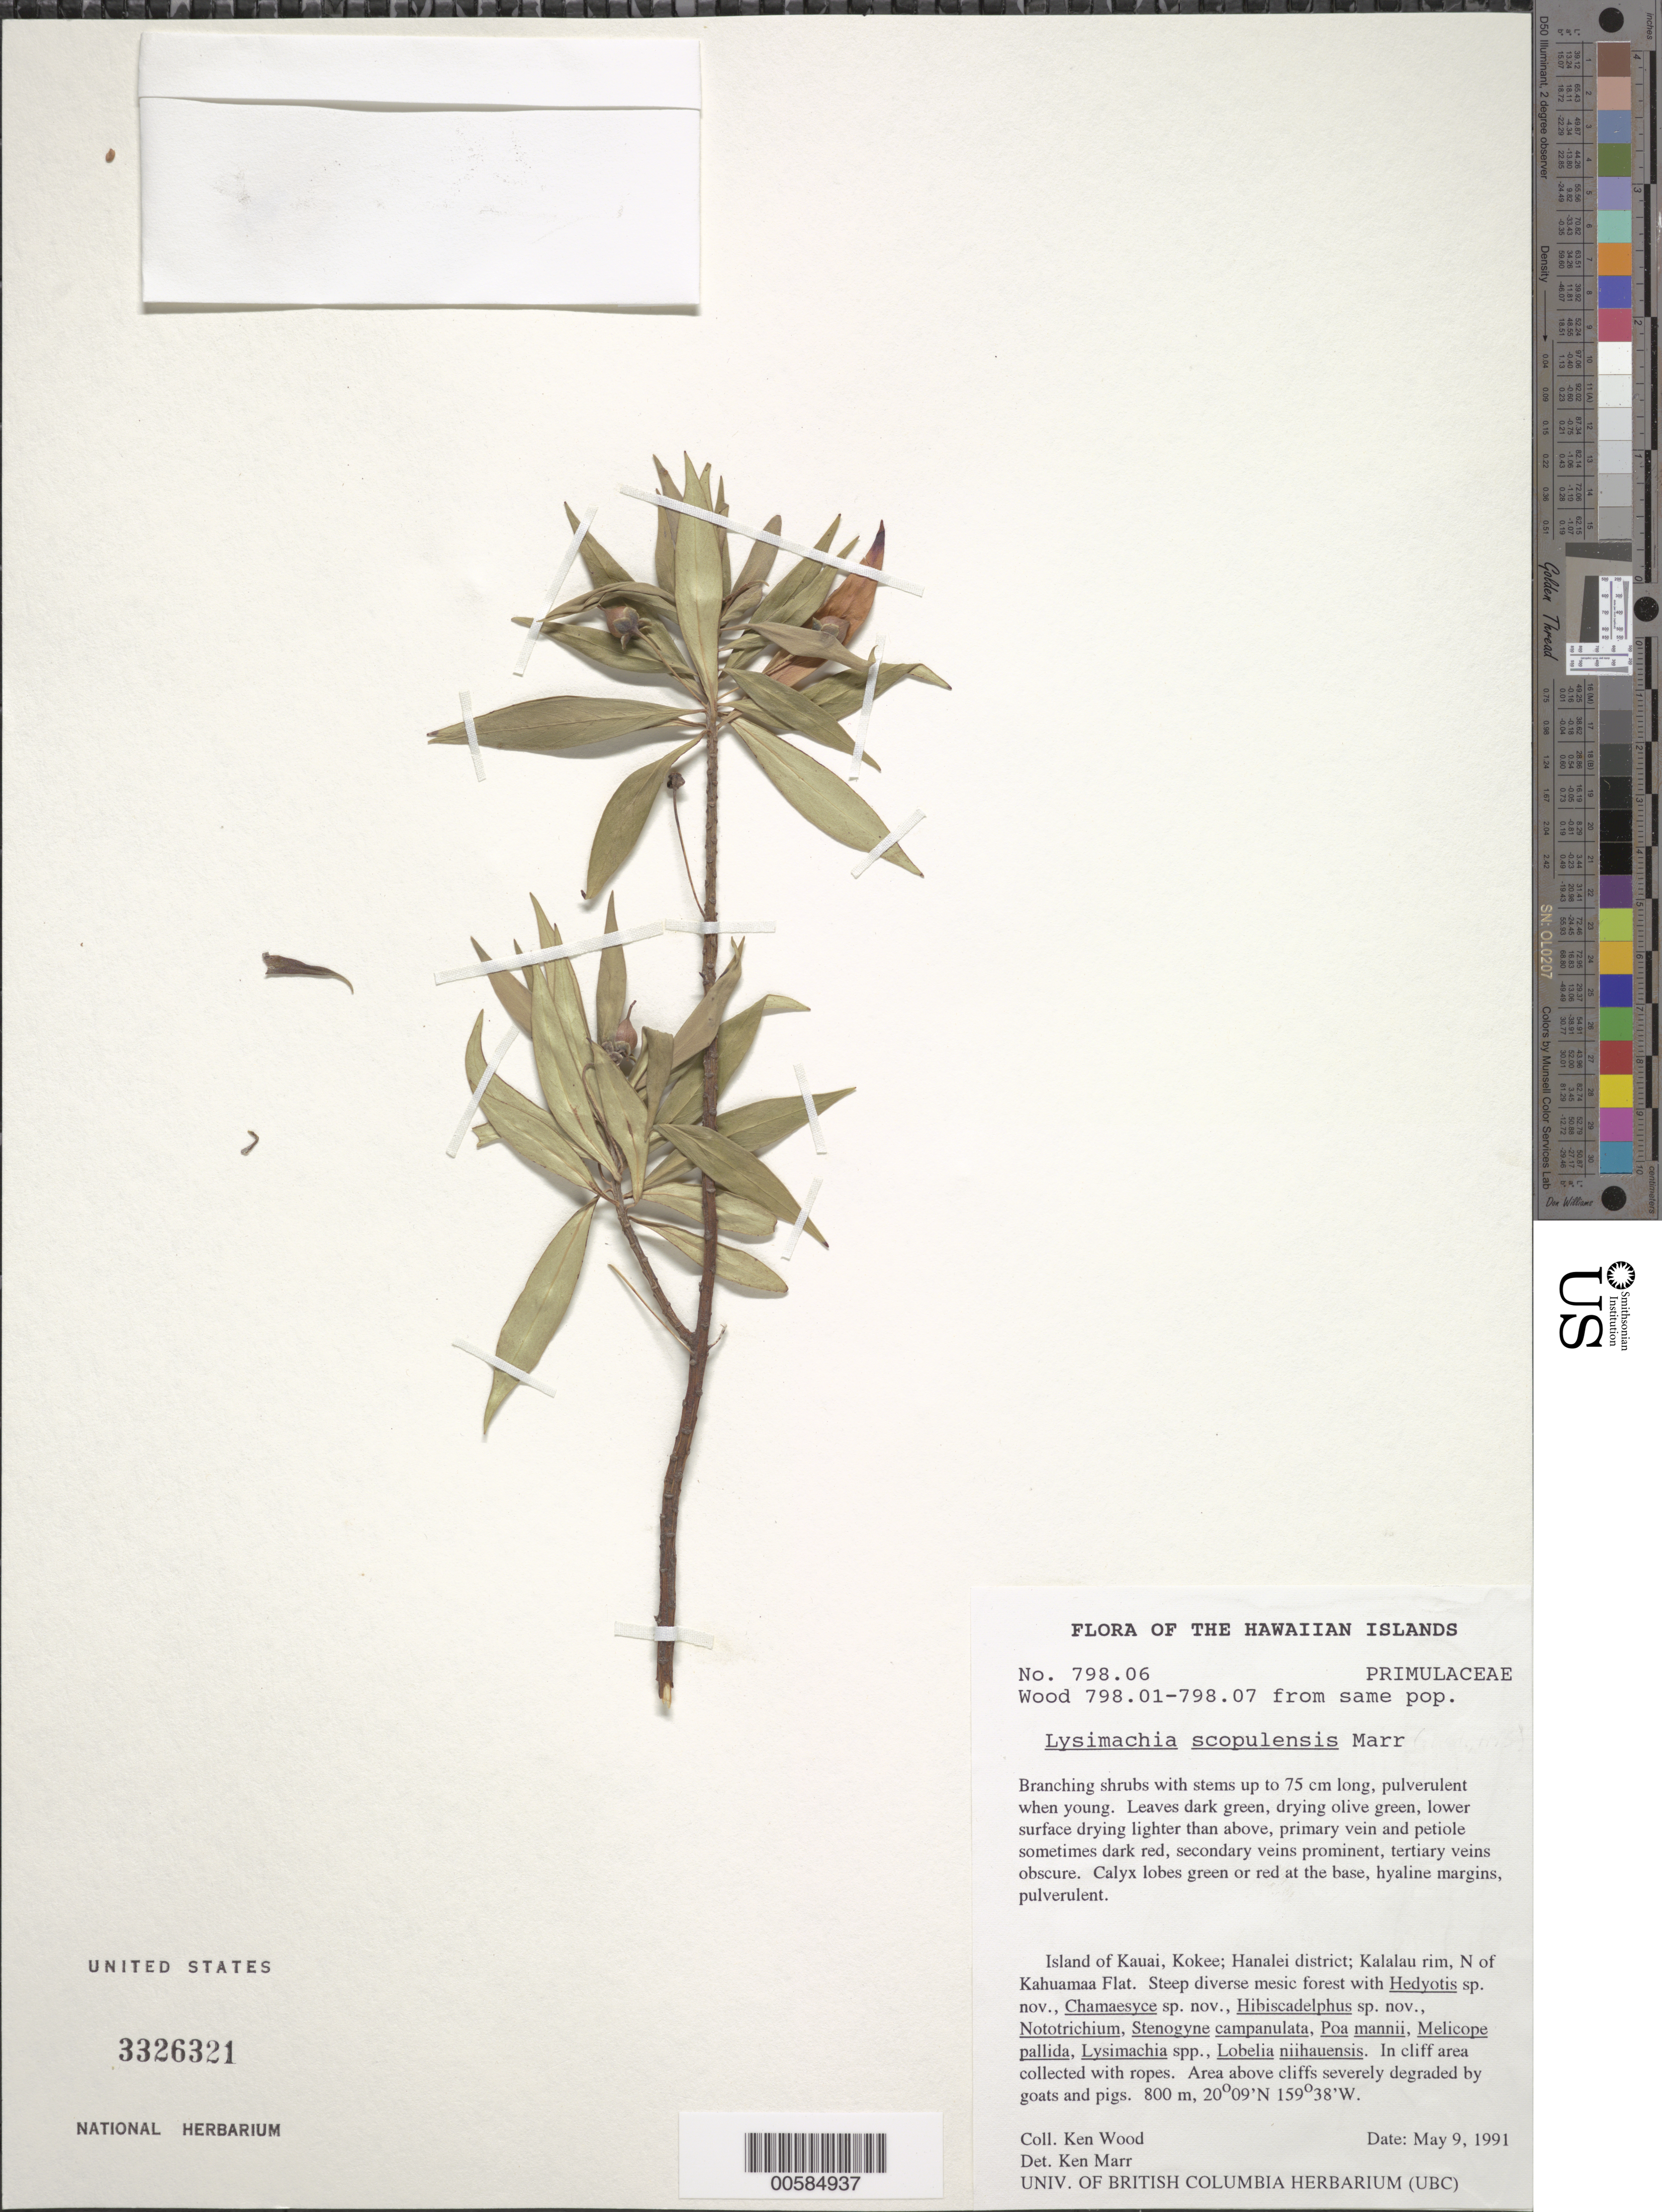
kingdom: Plantae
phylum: Tracheophyta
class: Magnoliopsida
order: Ericales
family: Primulaceae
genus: Lysimachia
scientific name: Lysimachia scopulensis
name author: K. Marr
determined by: Marr, K. L.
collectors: K. R. Wood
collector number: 798.06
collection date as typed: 9 May 1991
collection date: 1991-05-09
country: United States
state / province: Hawaii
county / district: Kauai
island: Kaua'i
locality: Kokee; Hanalei Dist; Kalalau rim, N of Kahuamaa Flat.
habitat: Steep diverse mesic forest, cliff area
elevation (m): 800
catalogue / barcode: US 3326321